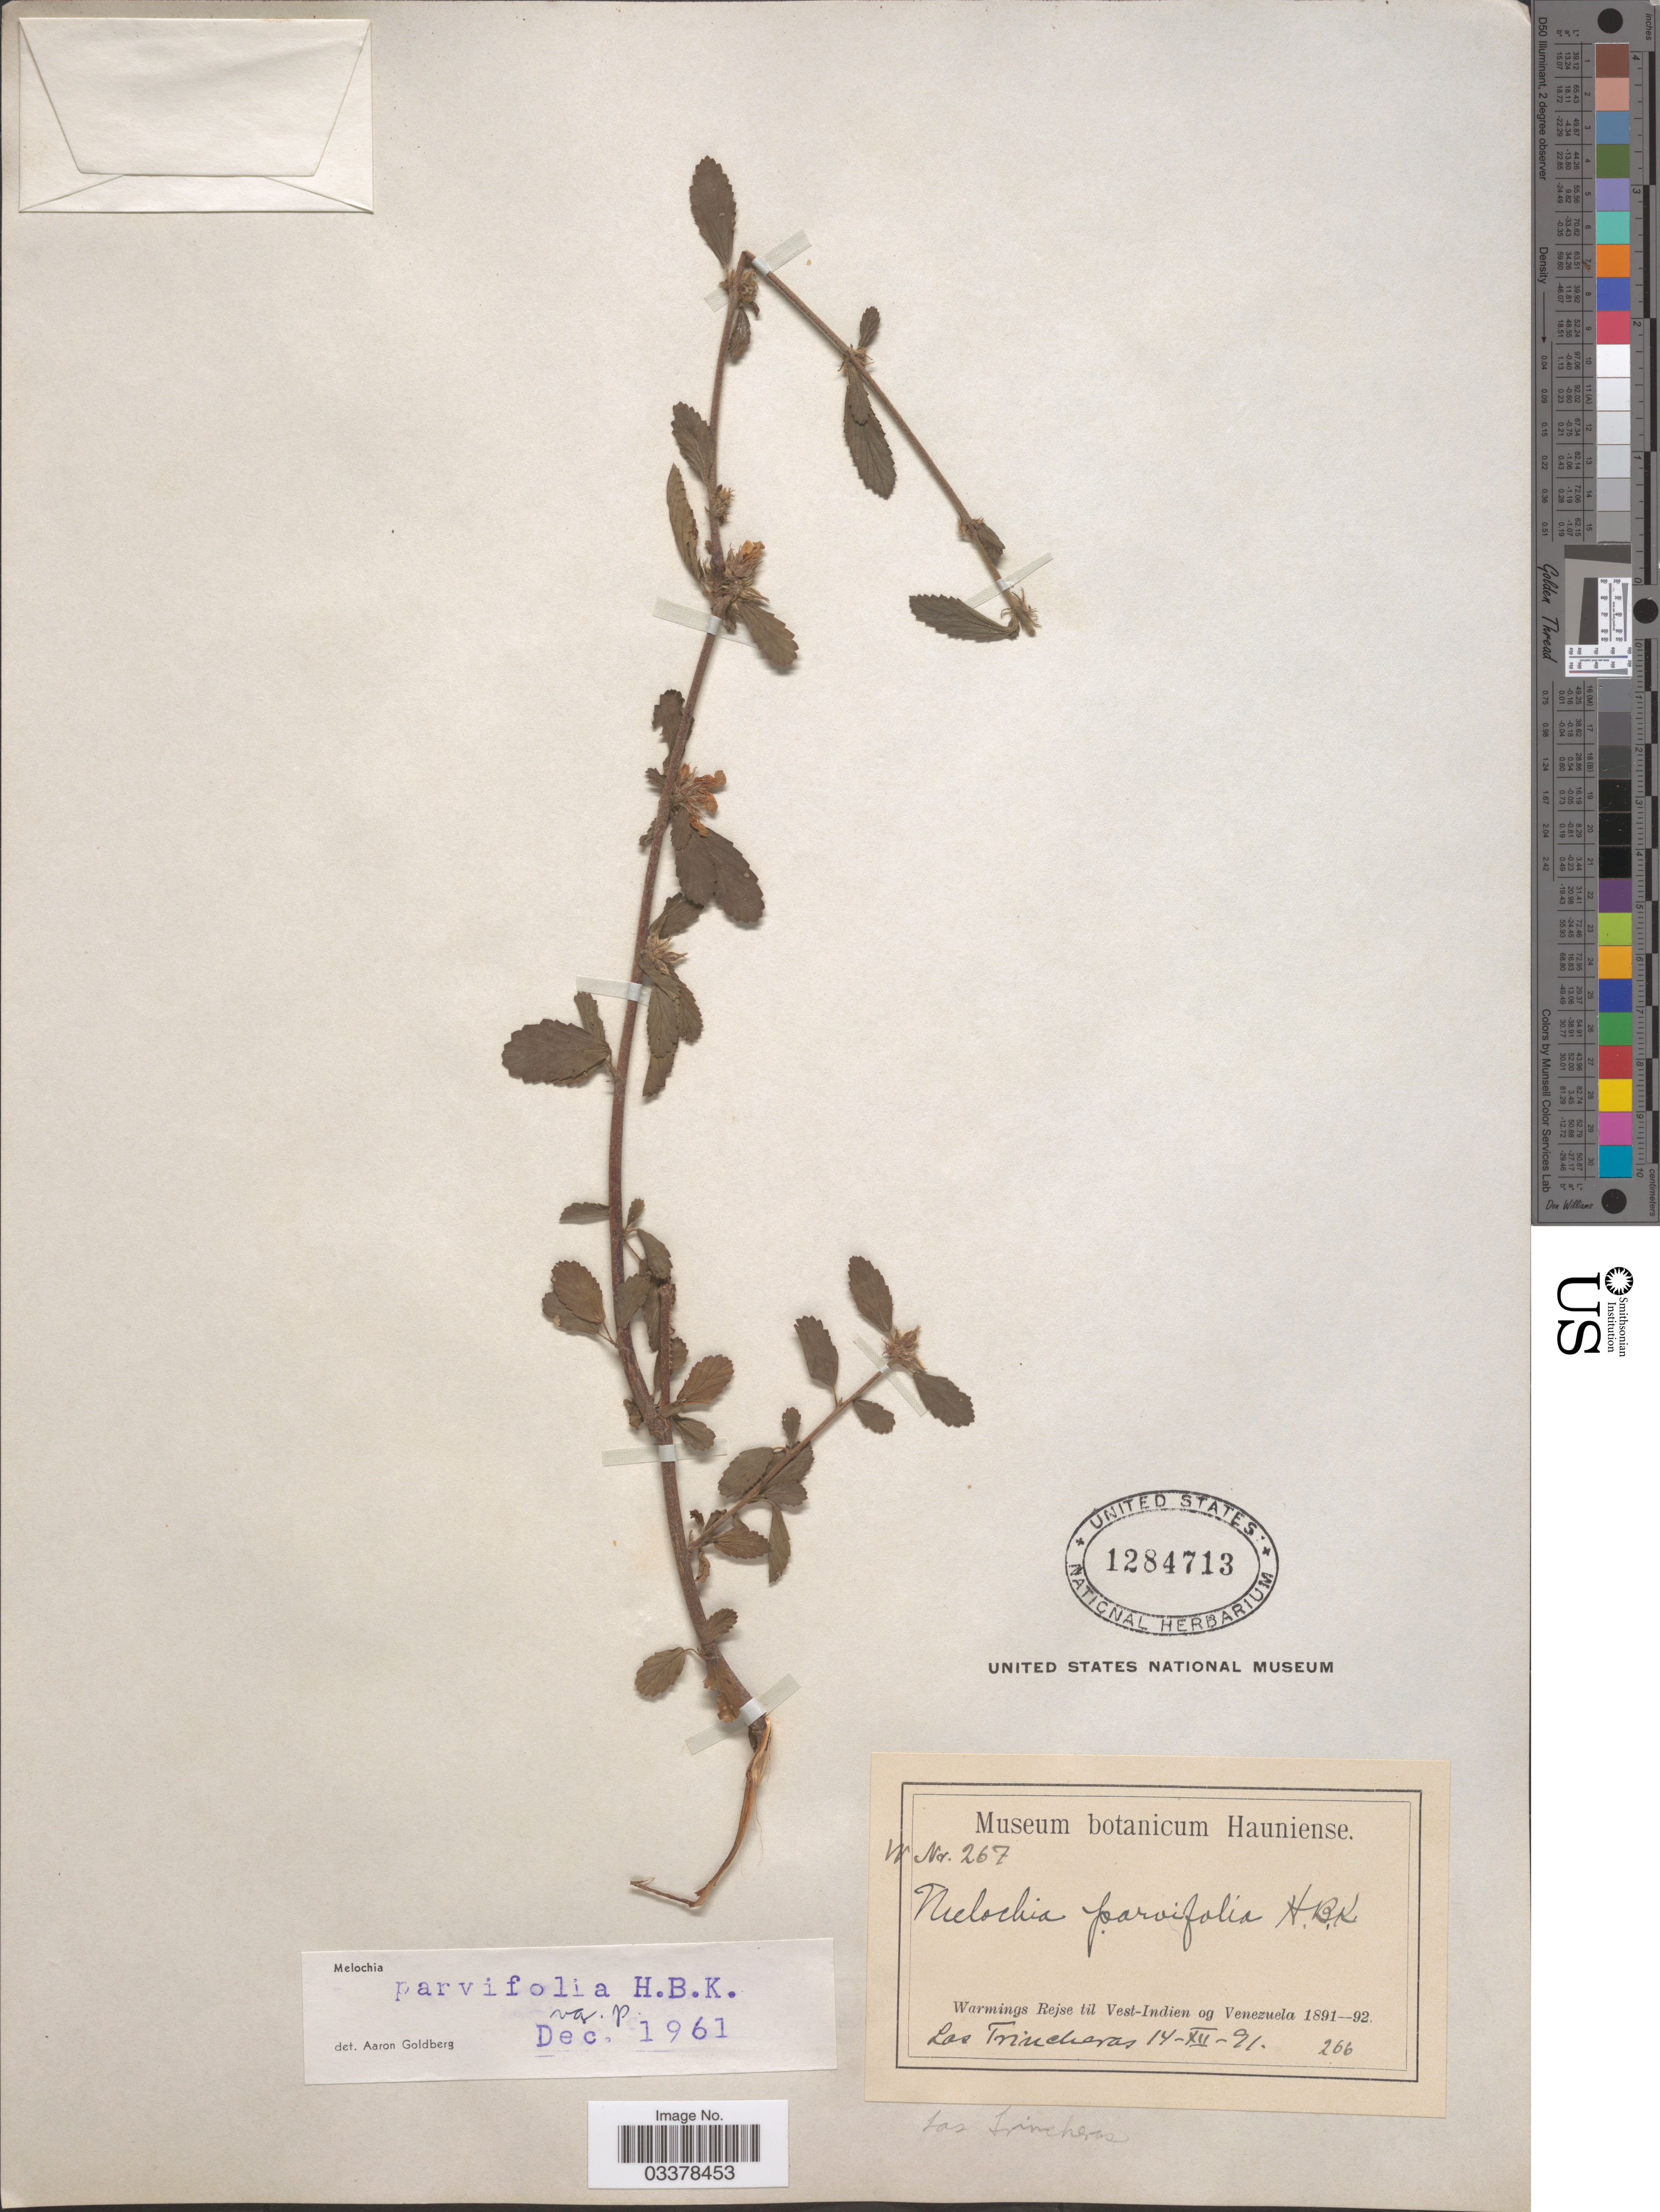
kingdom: Plantae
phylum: Tracheophyta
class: Magnoliopsida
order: Malvales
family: Malvaceae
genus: Melochia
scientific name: Melochia parvifolia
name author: Kunth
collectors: -. Warmings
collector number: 267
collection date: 1891-12-14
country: Venezuela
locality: Vest-Indien og Venezuela. Las Trincheras.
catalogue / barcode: US 1284713